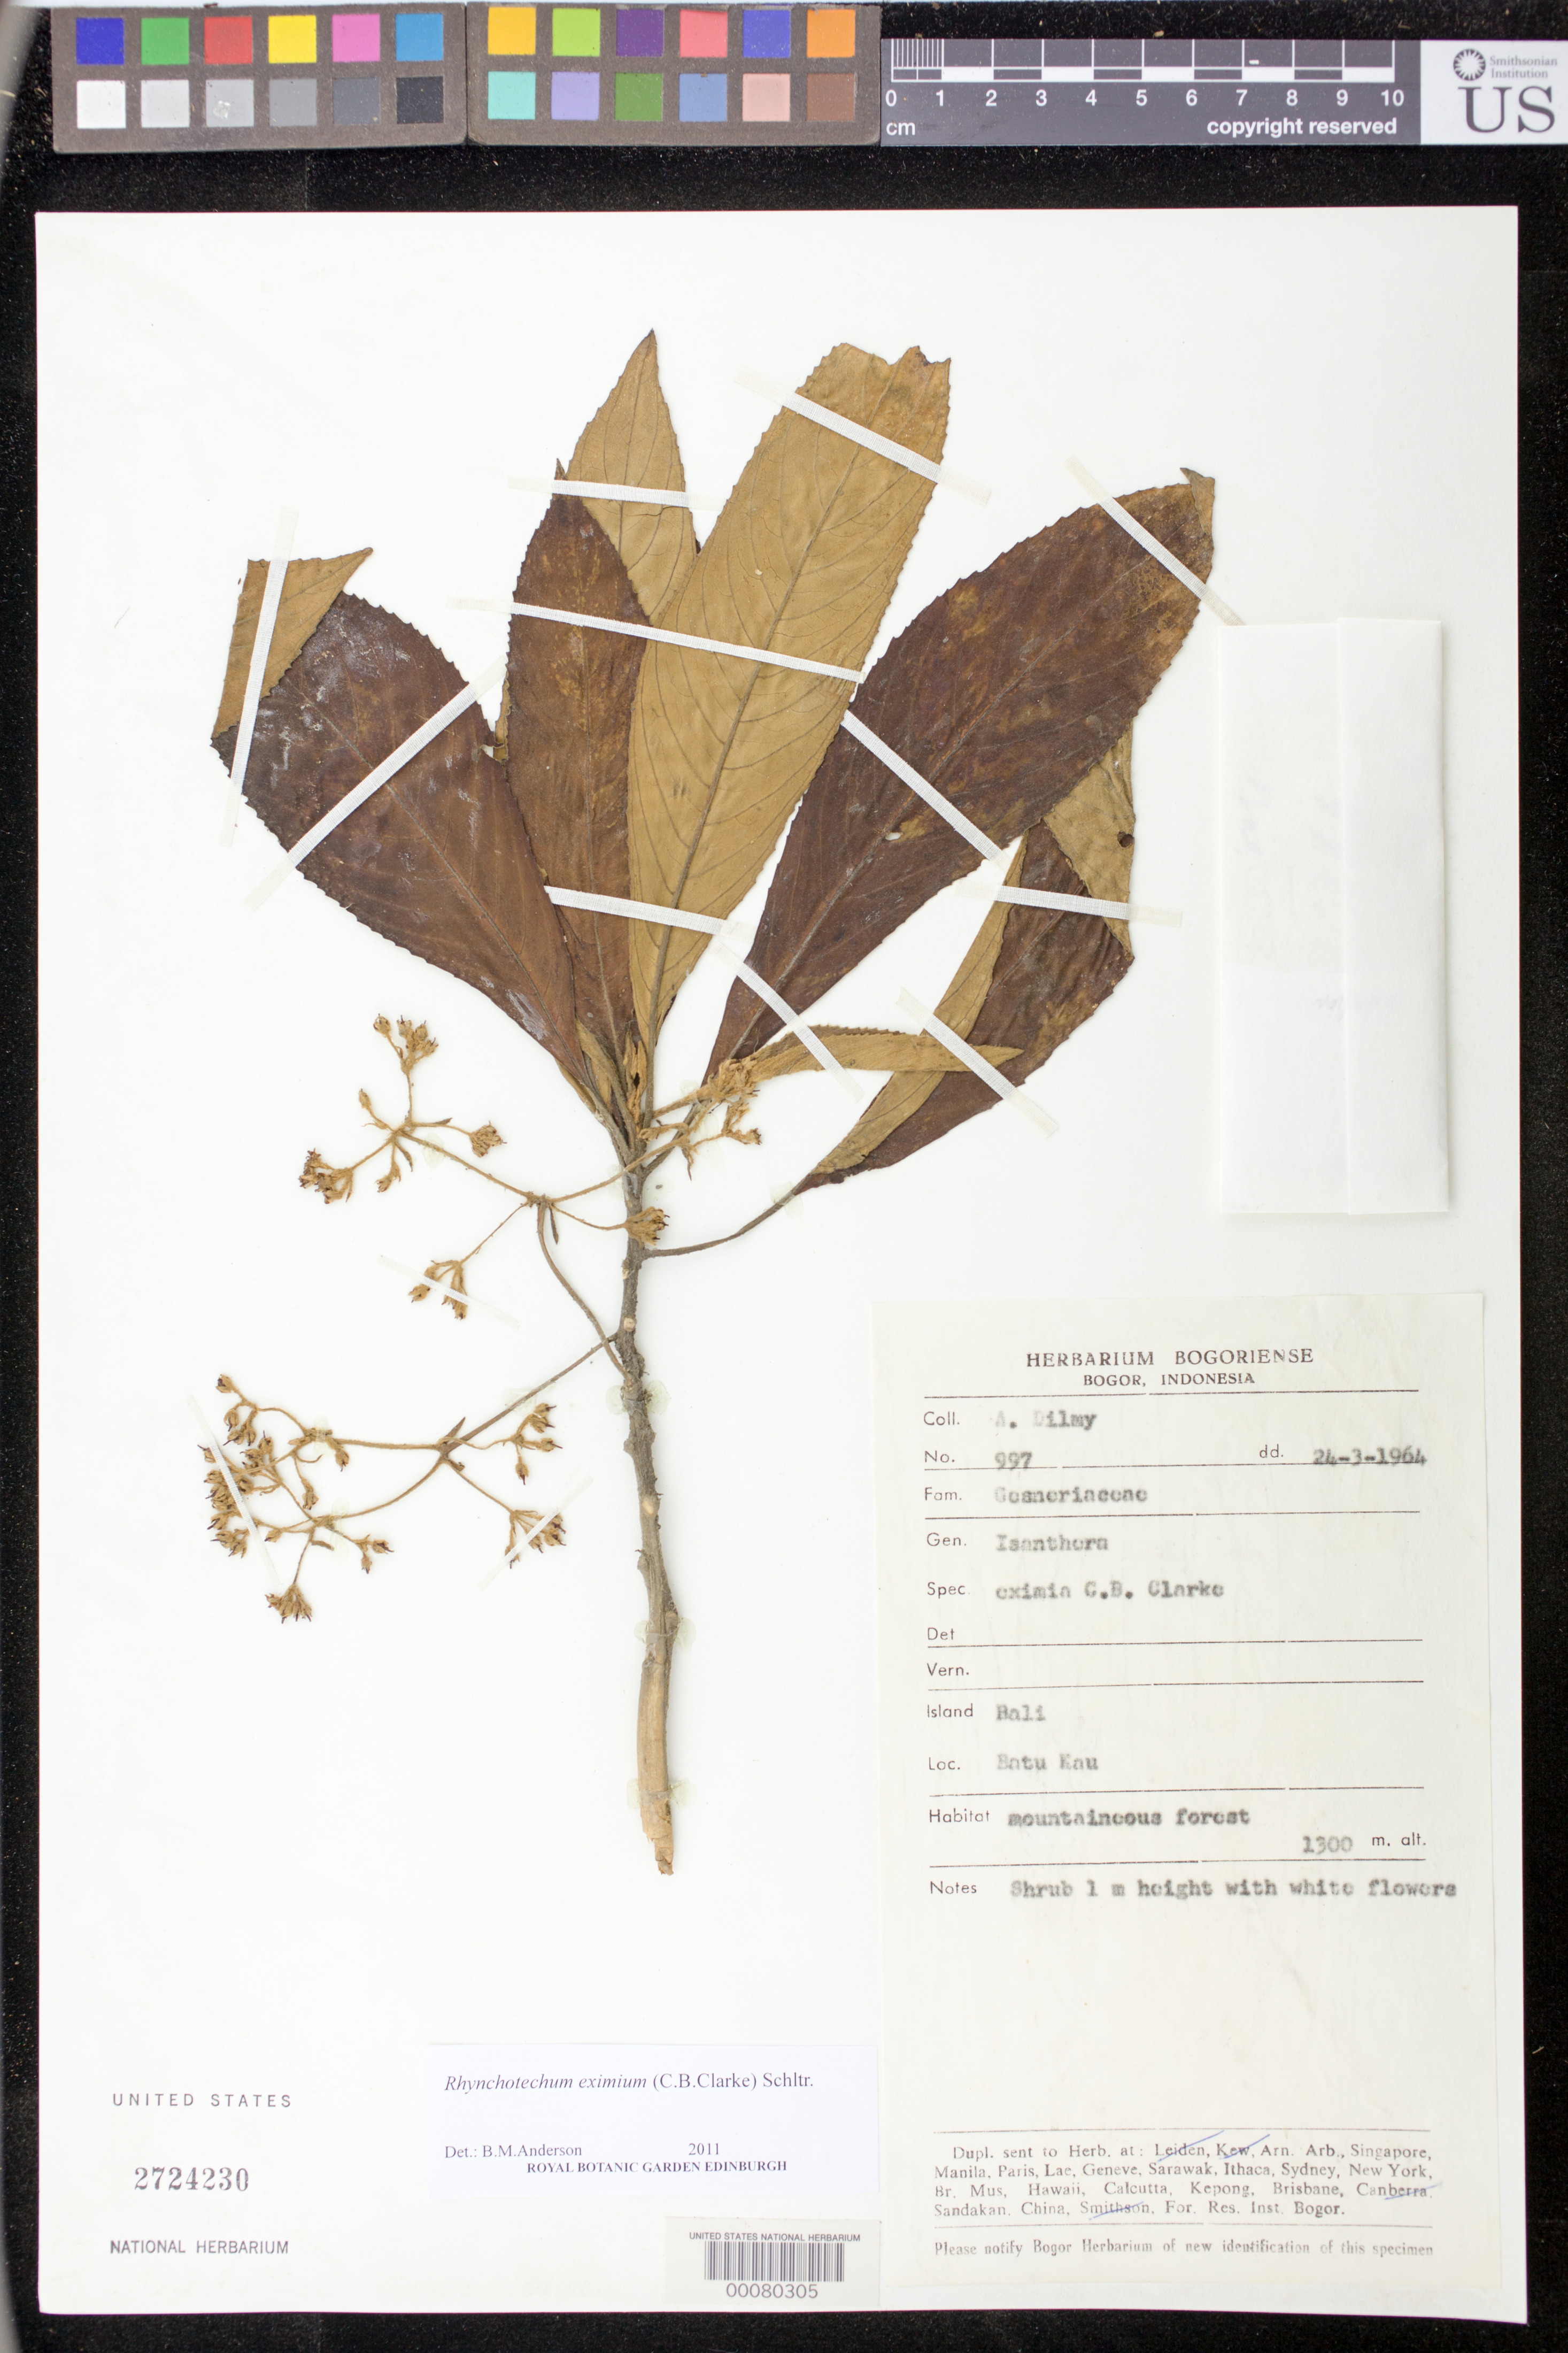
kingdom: Plantae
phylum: Tracheophyta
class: Magnoliopsida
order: Lamiales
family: Gesneriaceae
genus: Rhynchotechum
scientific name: Rhynchotechum eximium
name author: (C.B. Clarke) Schltr.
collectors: A. Dilmy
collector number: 997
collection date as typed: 24 Mar 1964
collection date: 1964-03-24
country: Indonesia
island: Bali I.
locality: Bali island, batu kau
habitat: Mountaineous forest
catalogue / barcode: US 2724230